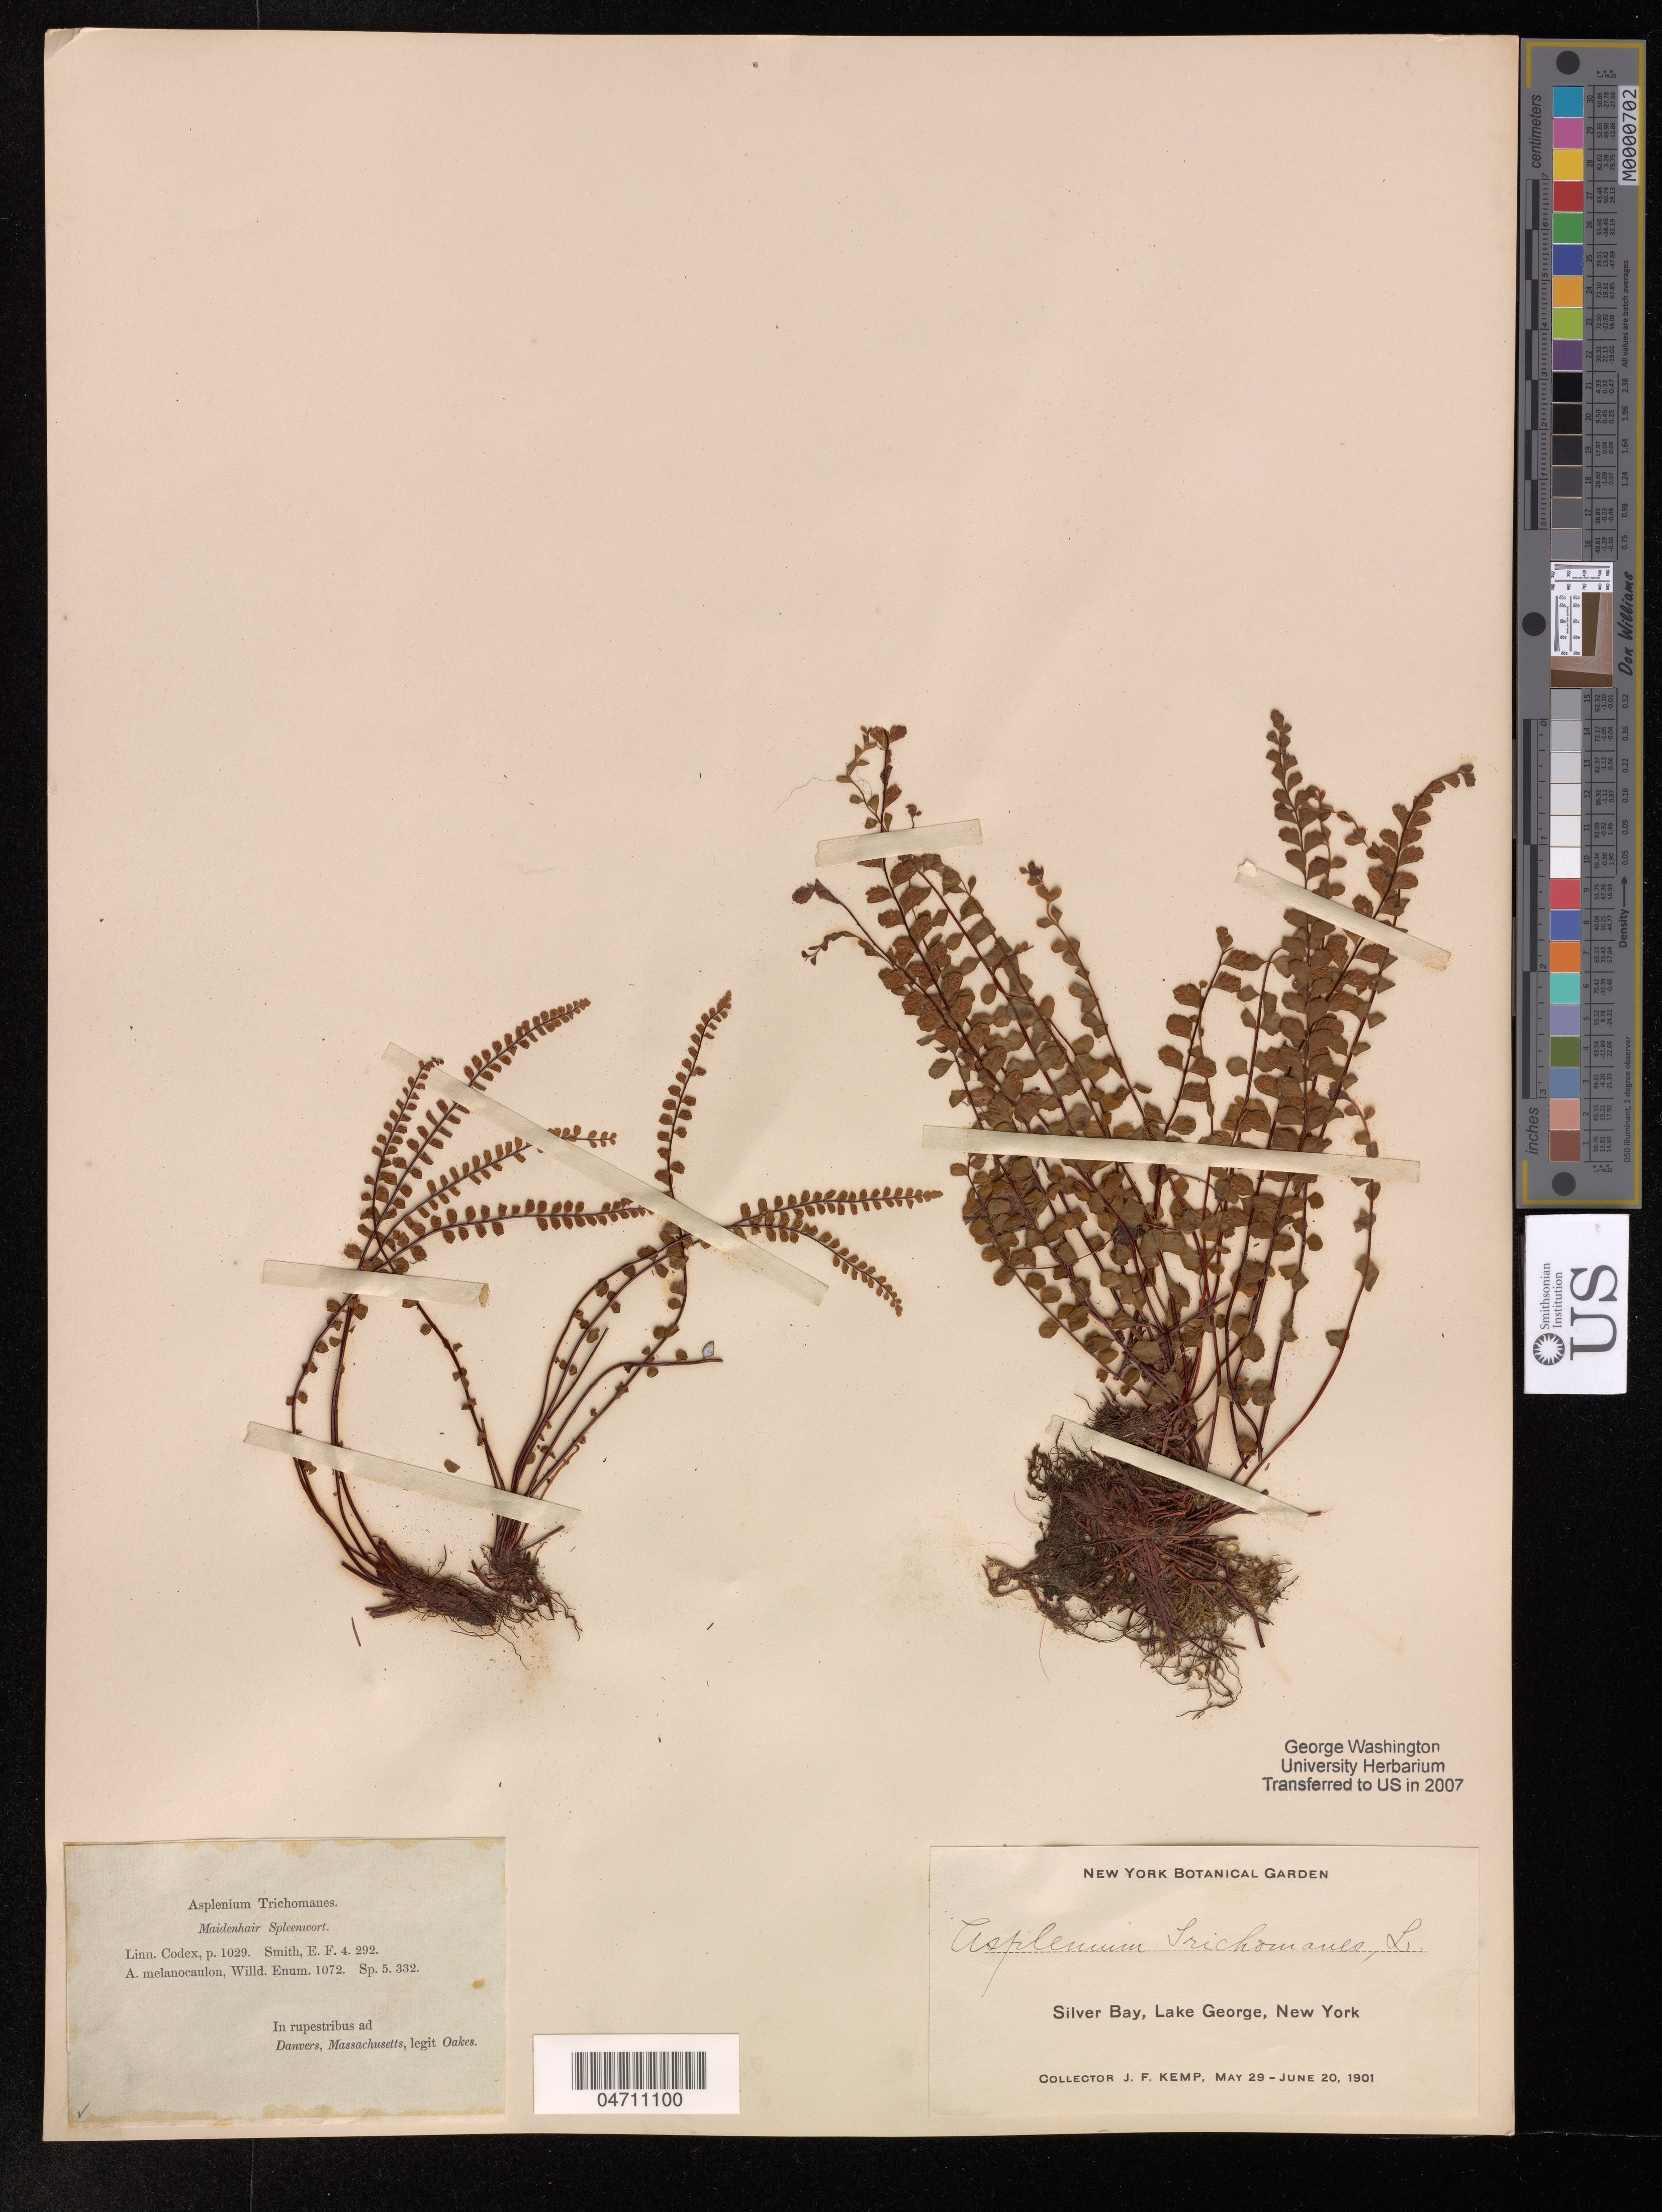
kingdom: Plantae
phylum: Tracheophyta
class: Polypodiopsida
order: Polypodiales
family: Aspleniaceae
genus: Asplenium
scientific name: Asplenium trichomanes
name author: L.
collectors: J. F. Kemp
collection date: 1901-05-29/1901-06-20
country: United States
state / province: New York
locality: Silver Bay, Lake George.